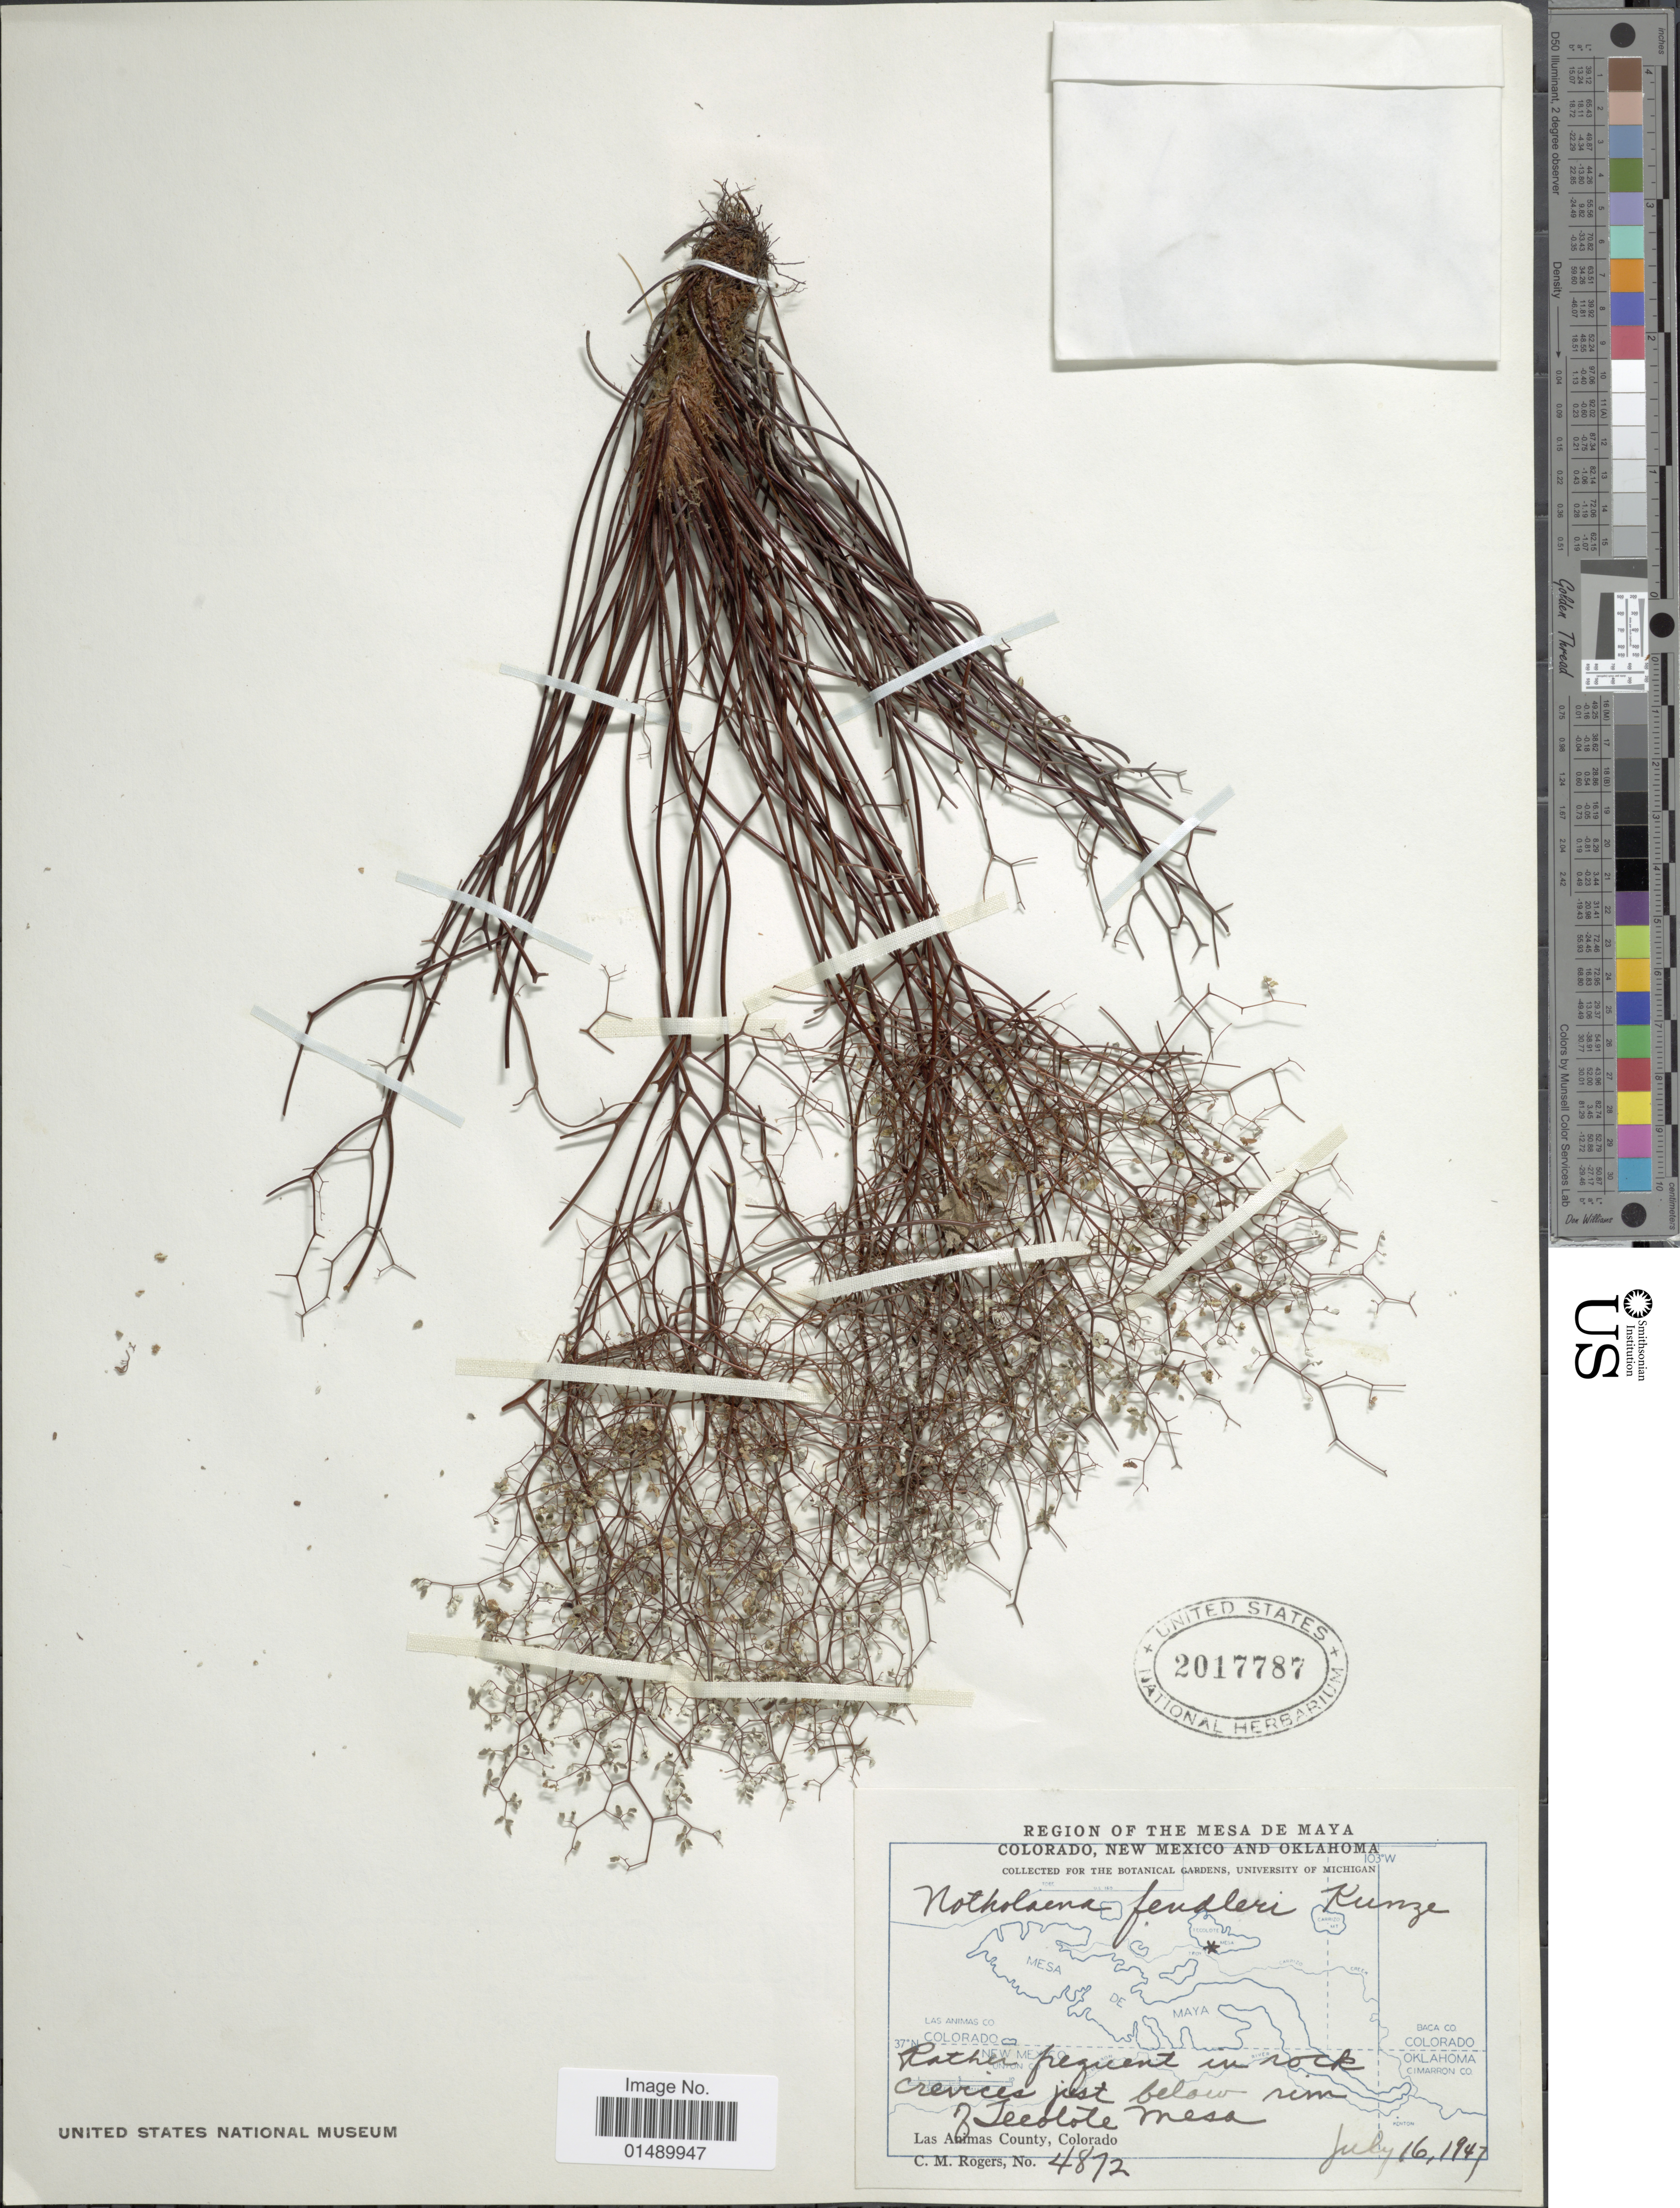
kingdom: Plantae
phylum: Tracheophyta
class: Polypodiopsida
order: Polypodiales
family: Pteridaceae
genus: Argyrochosma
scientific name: Argyrochosma fendleri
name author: (Kunze) Windham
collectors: C. M. Rogers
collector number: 4872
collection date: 1947-07-16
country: United States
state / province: Colorado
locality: Region of the Mesa de Maya. Colorado, New Mexico and Oklahoma. Colorado, Las Animas County.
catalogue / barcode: US 2017787